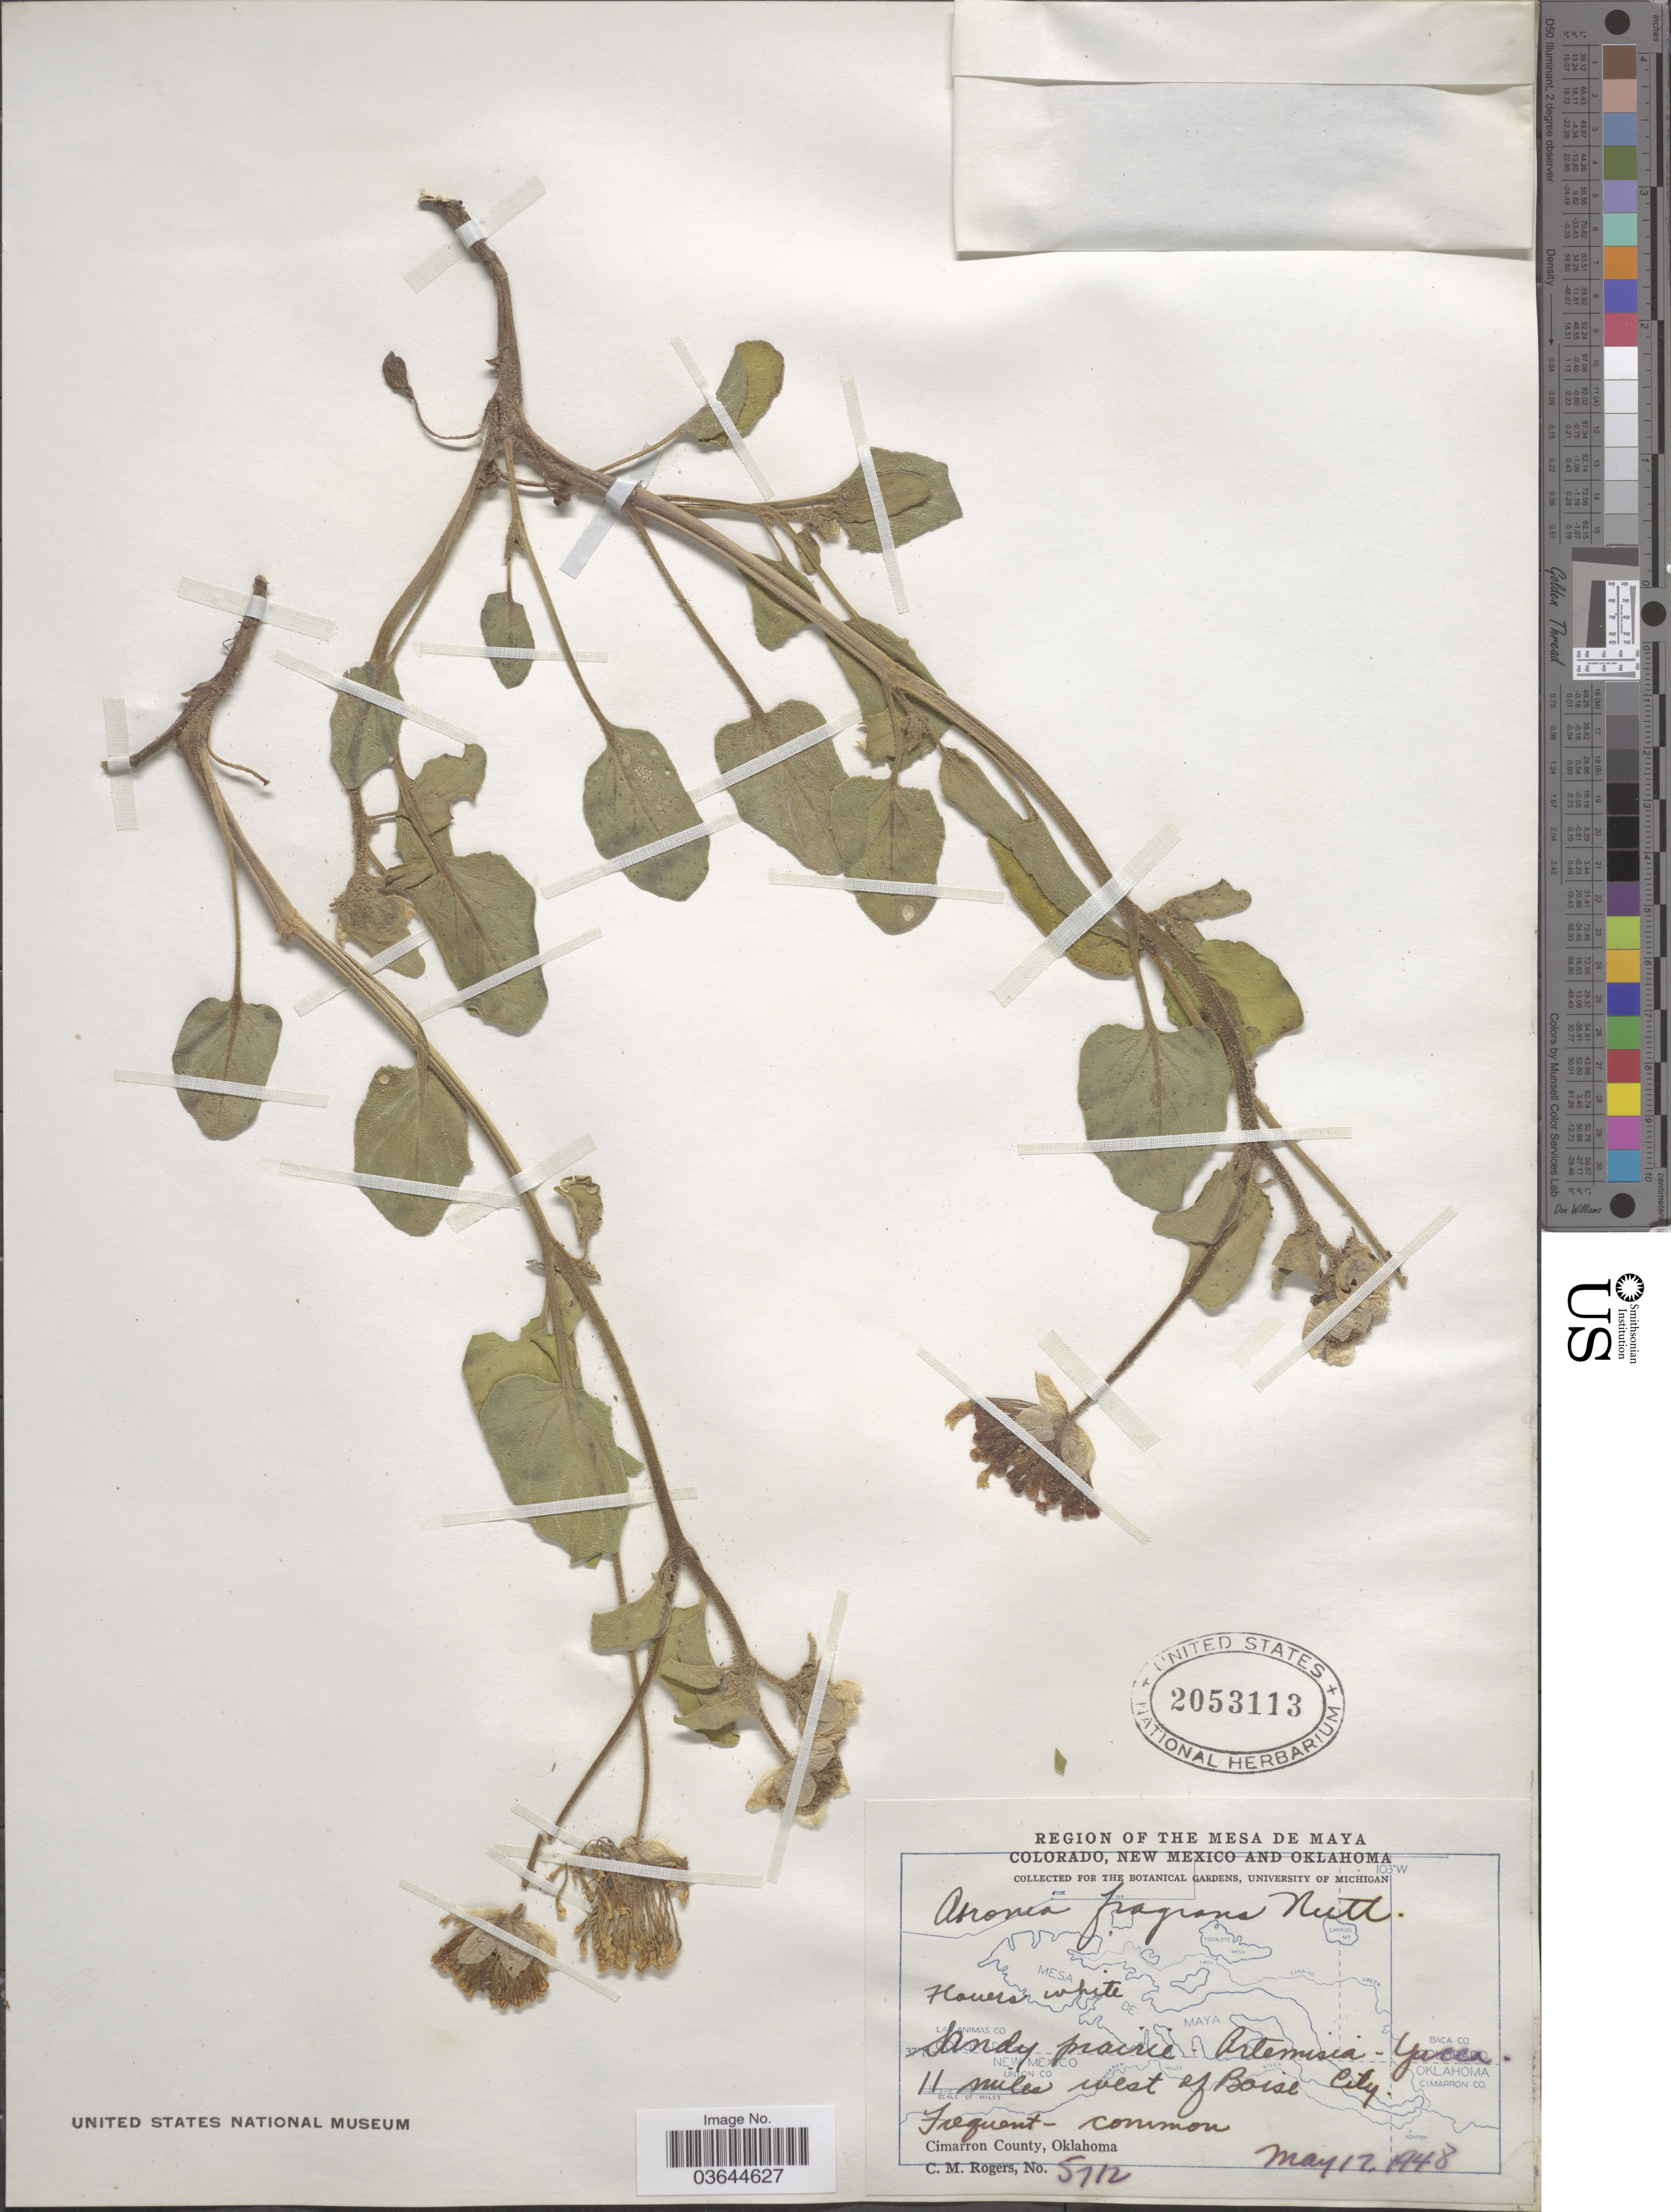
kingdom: Plantae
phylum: Tracheophyta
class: Magnoliopsida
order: Caryophyllales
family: Nyctaginaceae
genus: Abronia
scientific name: Abronia fragrans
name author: Nutt. ex Hook.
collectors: C. M. Rogers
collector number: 5712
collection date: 1948-05-12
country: United States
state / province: Oklahoma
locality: Region of the Mesa de Maya. Sandy prairie. Artemisia-Yucca. 11 miles west of Boise City. Cimarron County.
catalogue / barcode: US 2053113